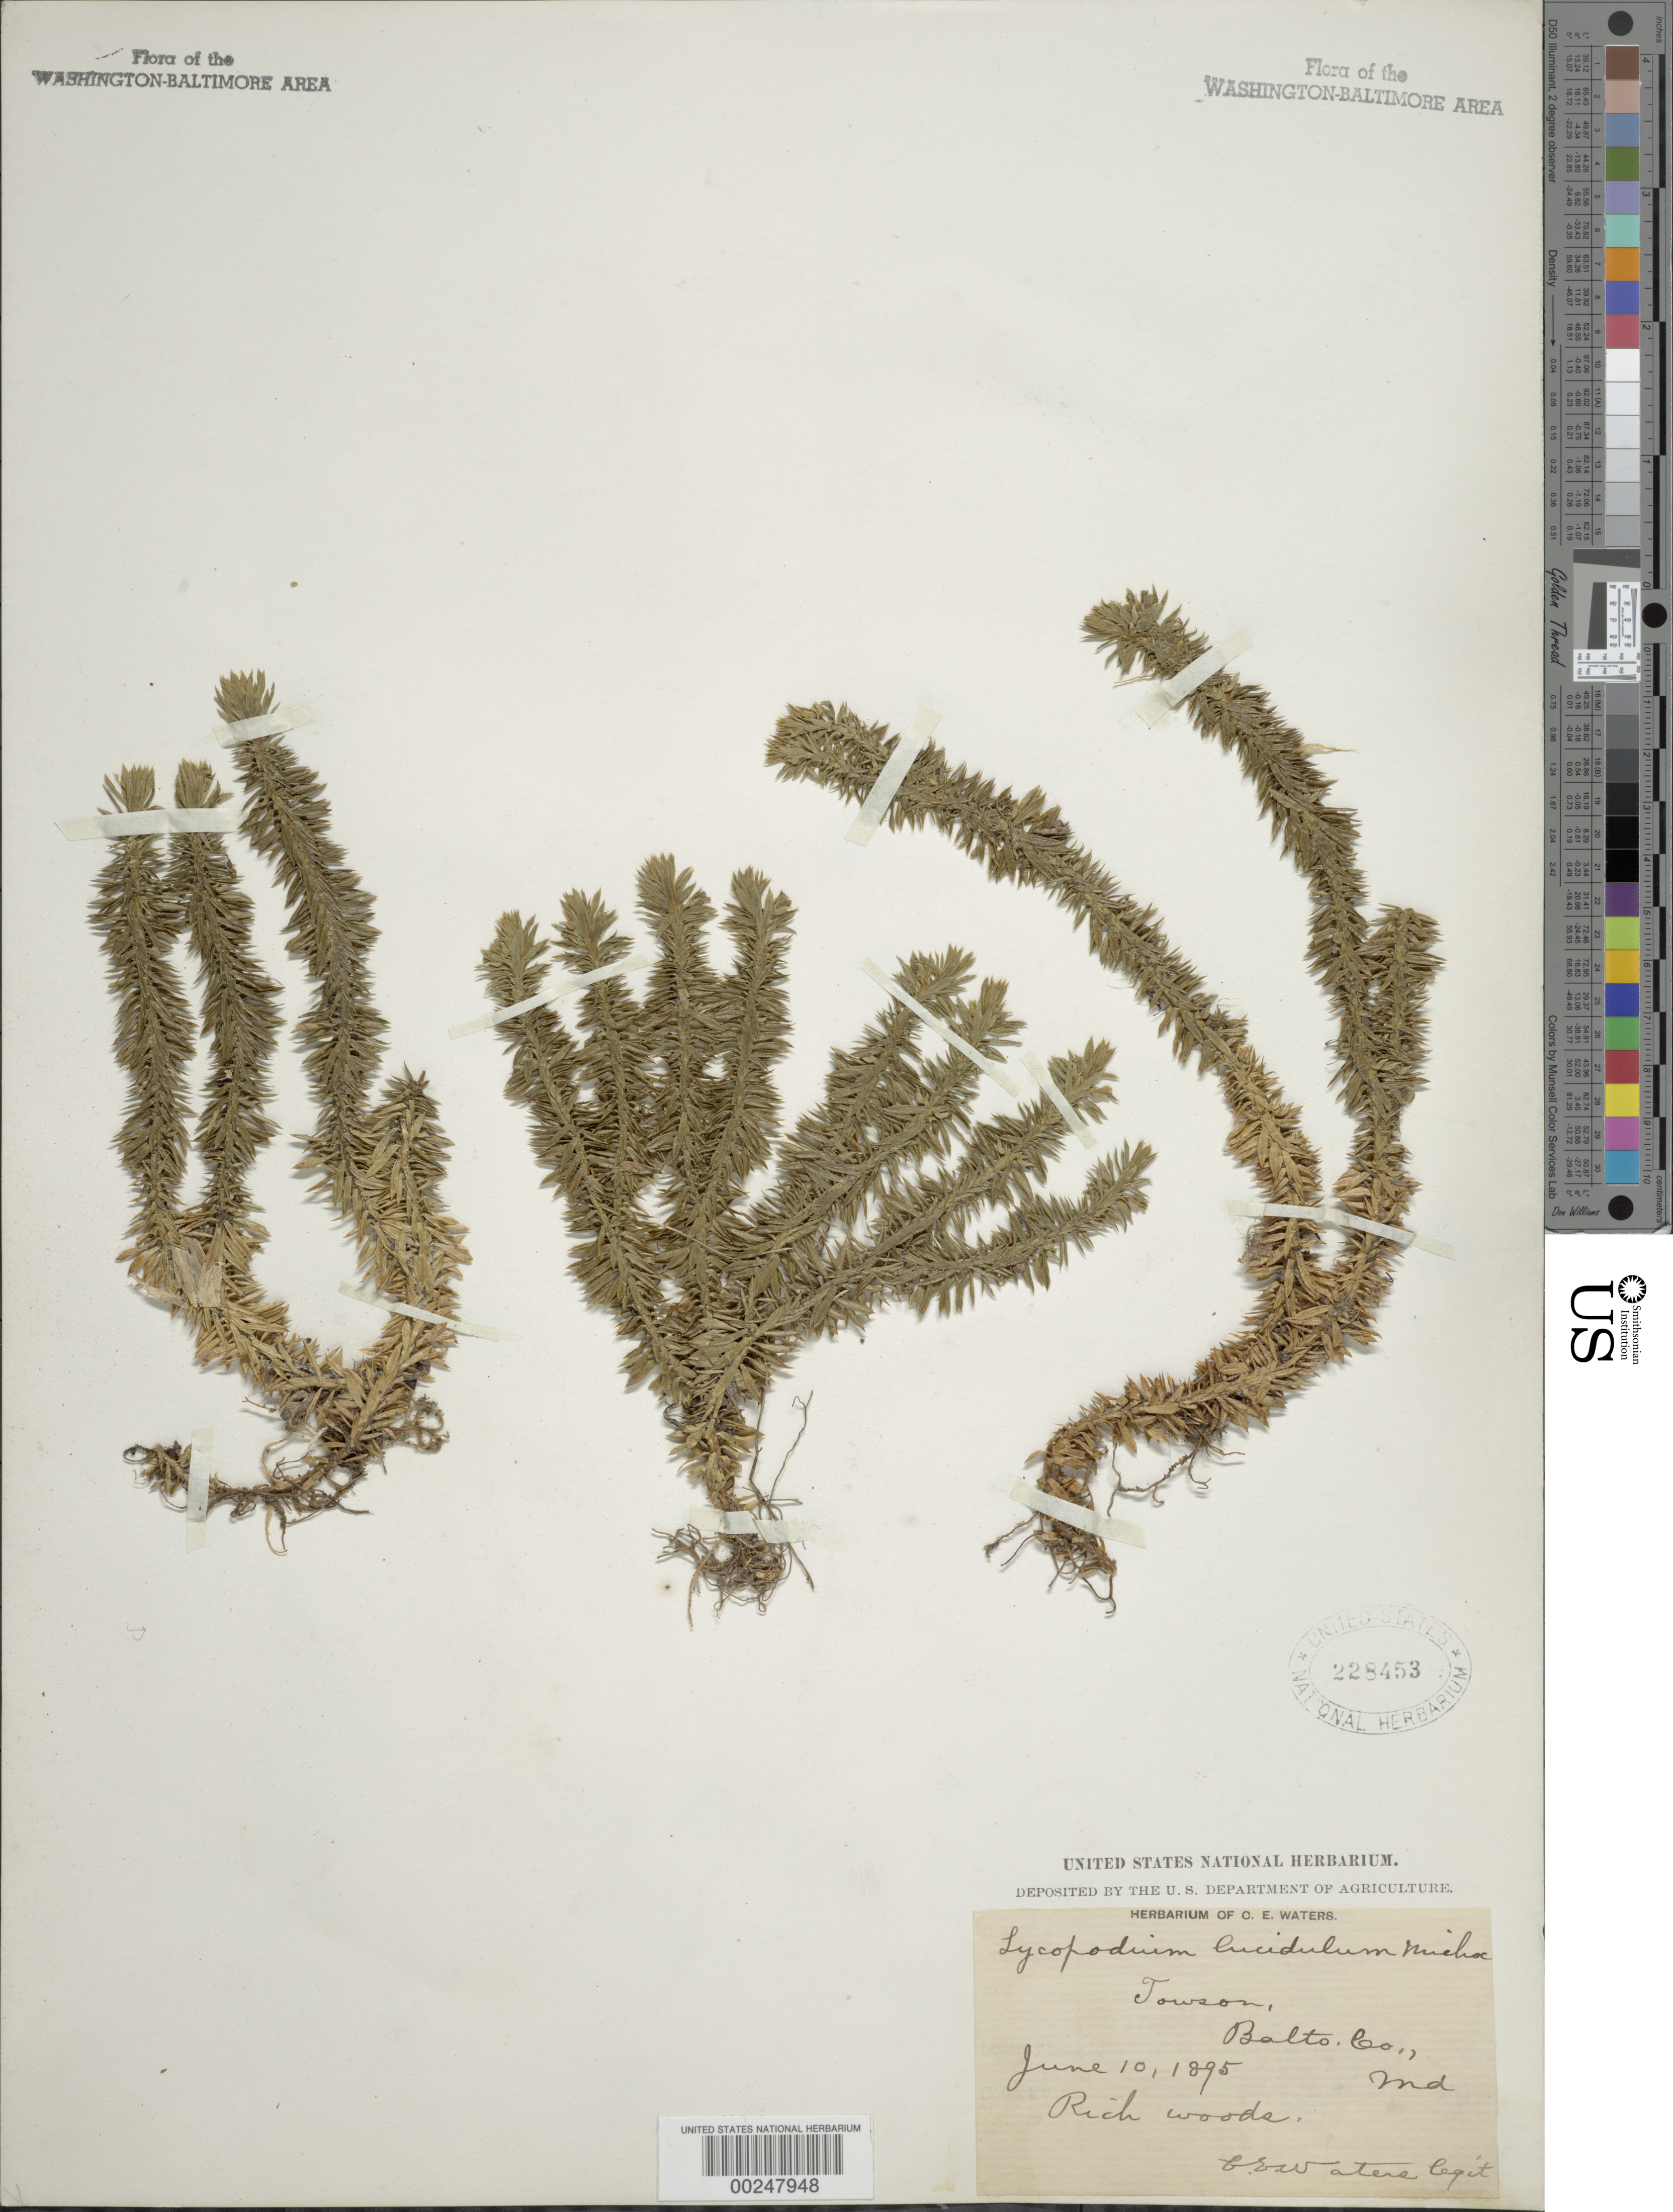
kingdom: Plantae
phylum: Tracheophyta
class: Lycopodiopsida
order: Lycopodiales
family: Lycopodiaceae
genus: Huperzia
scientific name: Huperzia lucidula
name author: (Michx.) Trevis.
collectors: C. Waters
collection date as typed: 10 Jun 1895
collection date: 1895-06-10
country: United States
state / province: Maryland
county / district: Baltimore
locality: Towson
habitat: Rich woods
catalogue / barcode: US 228453